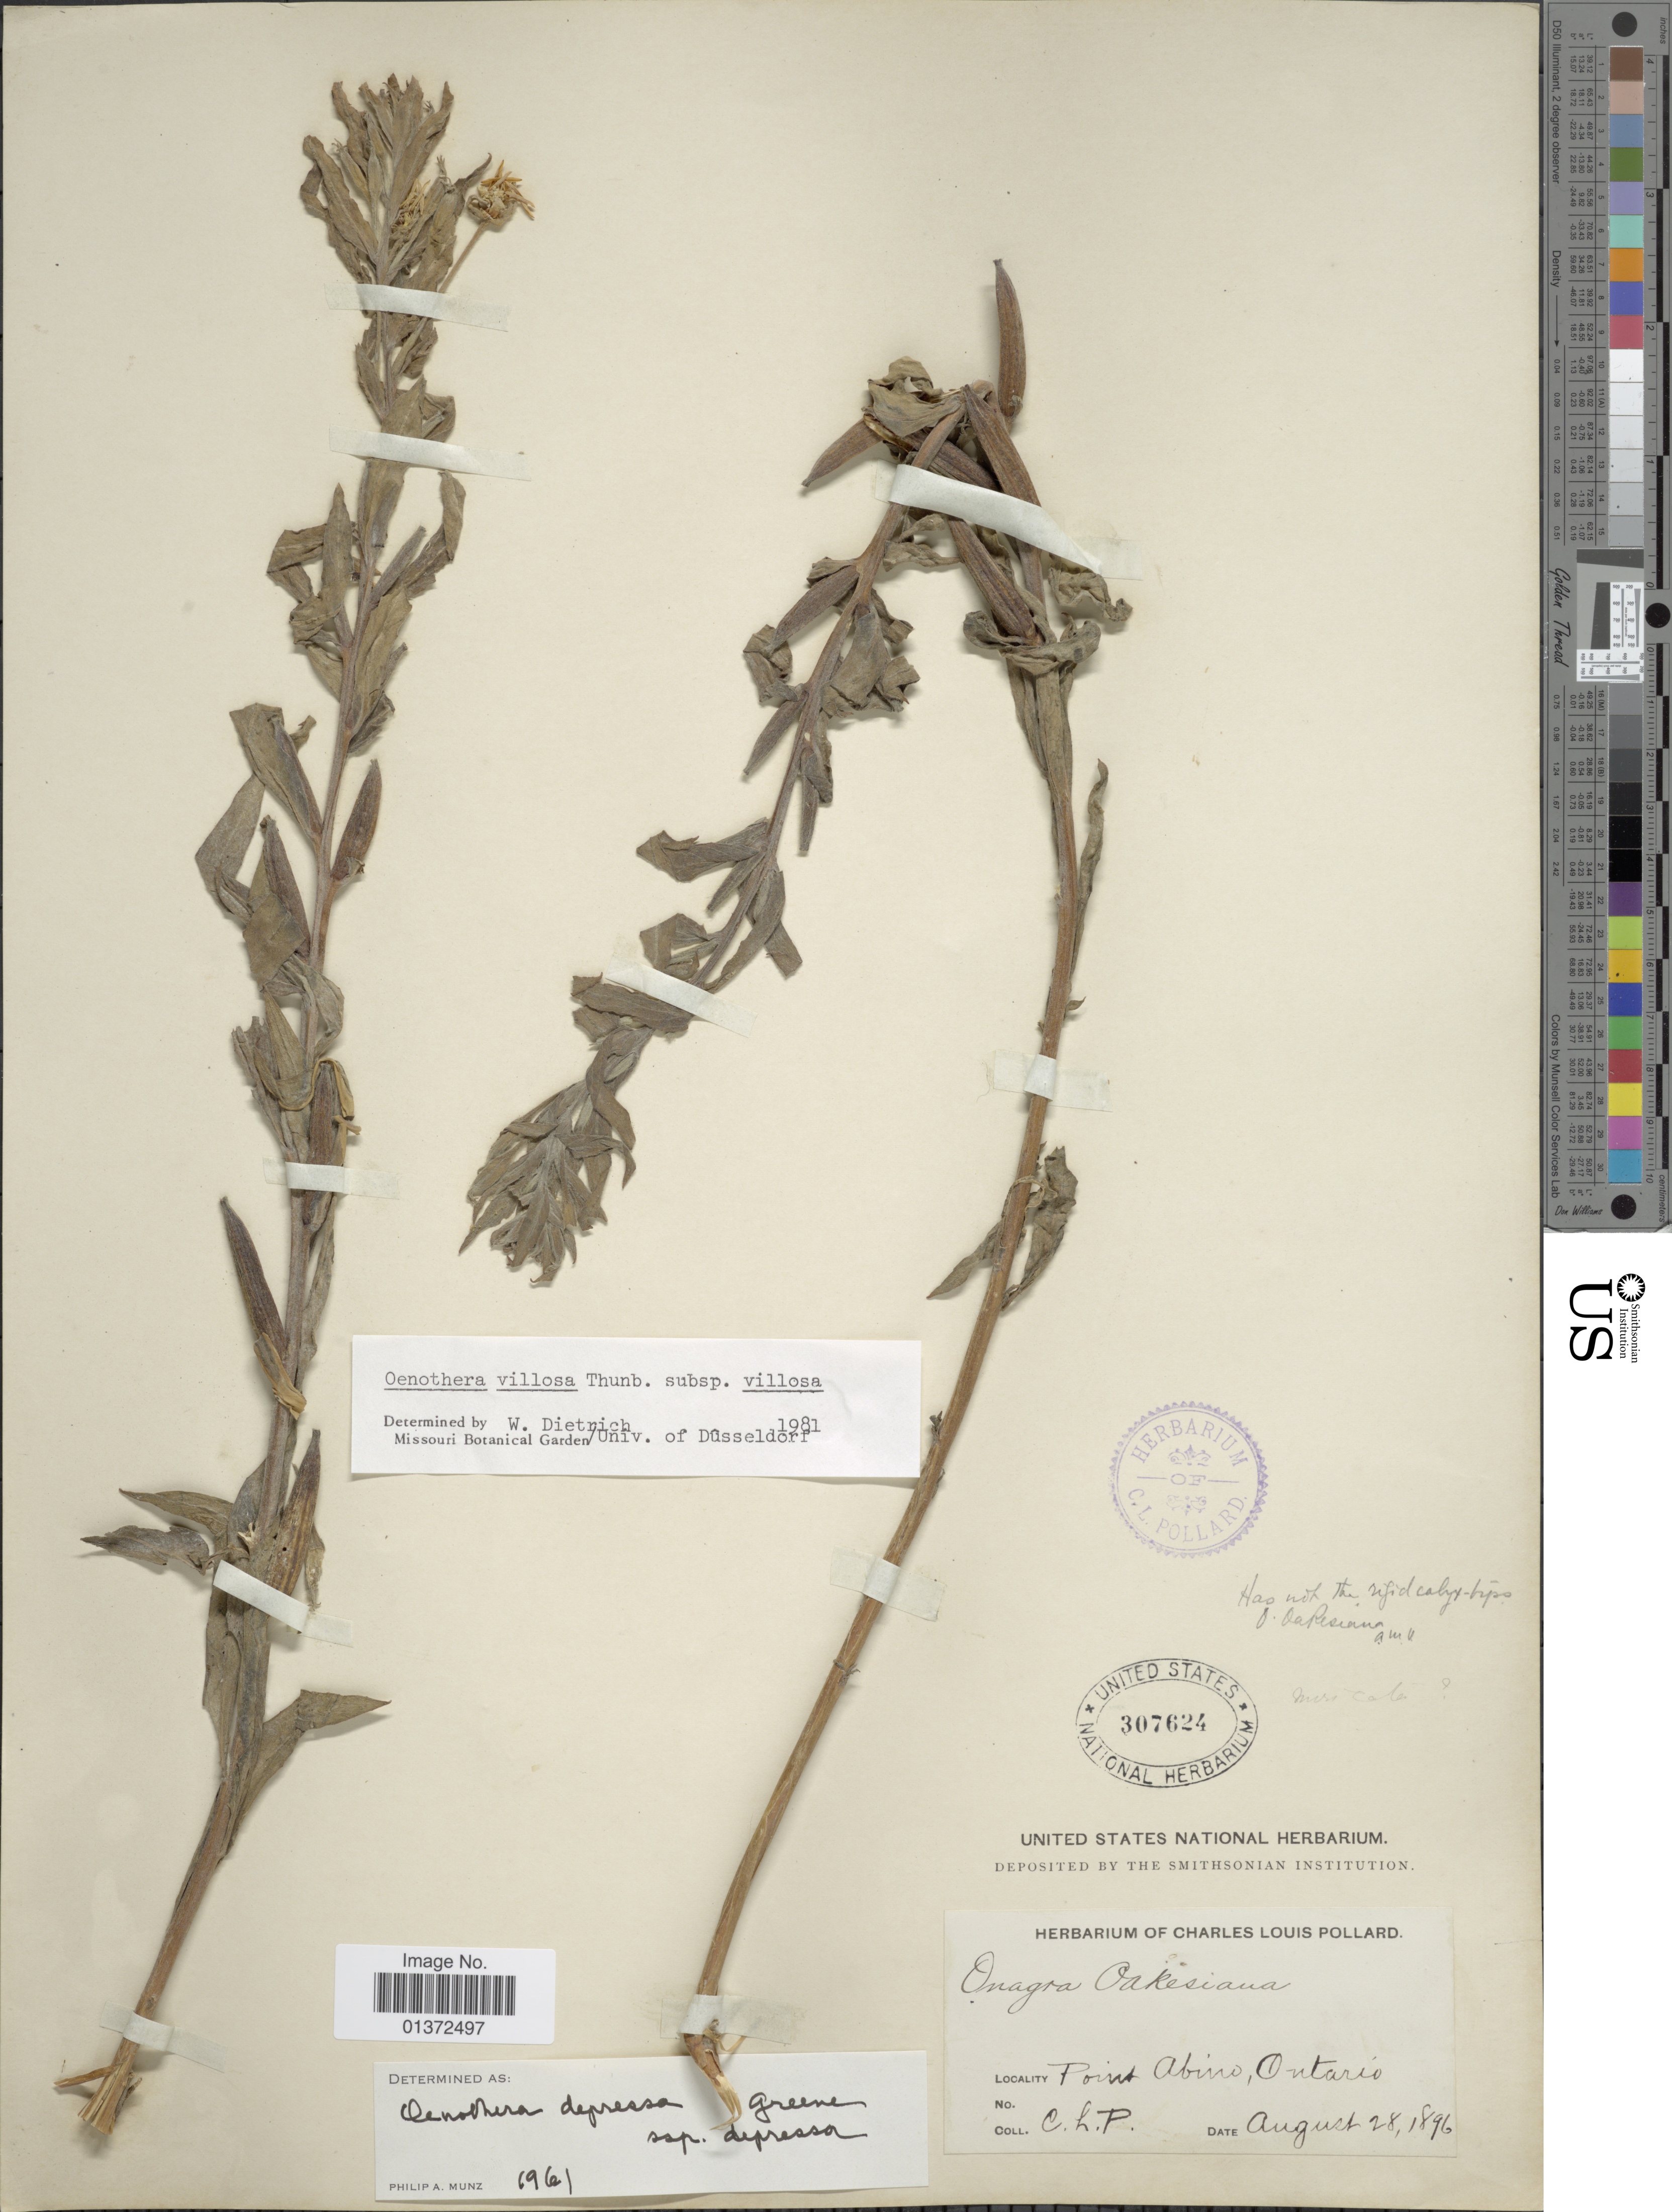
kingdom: Plantae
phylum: Tracheophyta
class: Magnoliopsida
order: Myrtales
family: Onagraceae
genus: Oenothera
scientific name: Oenothera villosa subsp. villosa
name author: Thunb.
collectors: C. L. Pollard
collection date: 1896-08-28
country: Canada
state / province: Ontario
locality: Point Abino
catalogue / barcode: US 307624